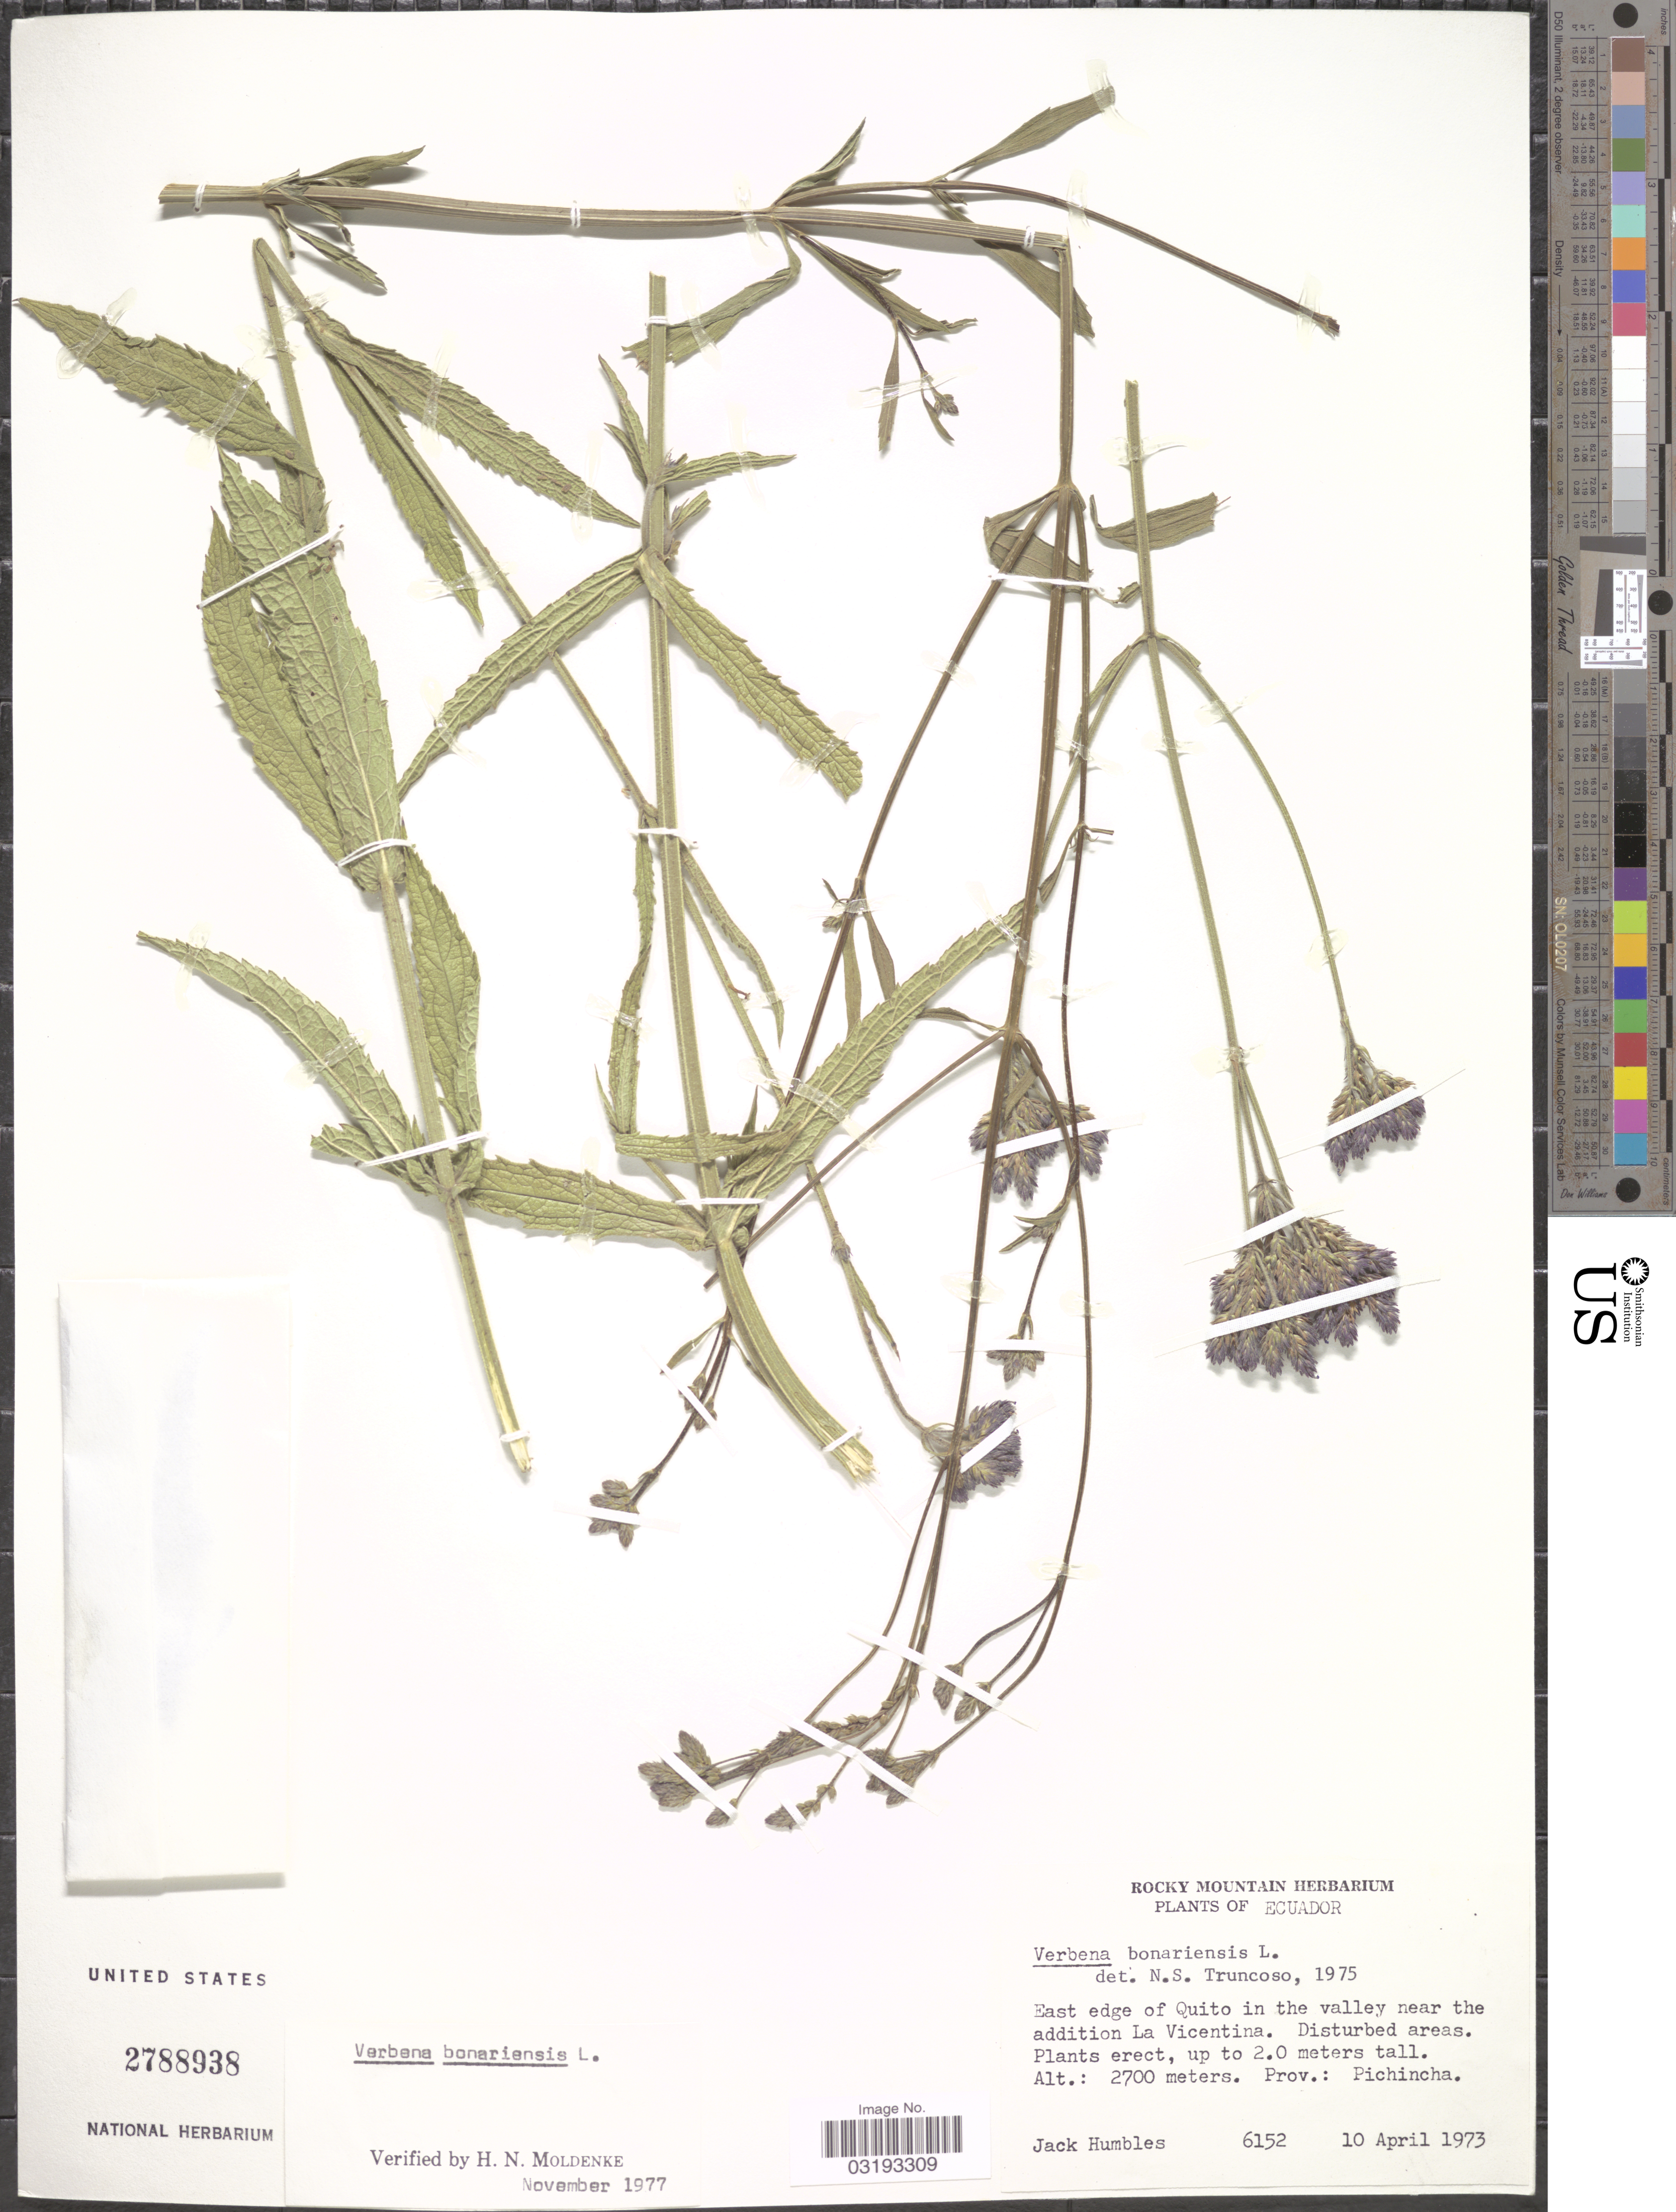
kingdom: Plantae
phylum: Tracheophyta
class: Magnoliopsida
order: Lamiales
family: Verbenaceae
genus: Verbena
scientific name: Verbena bonariensis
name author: L.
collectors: J. Humbles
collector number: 6152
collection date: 1973-04-10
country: Ecuador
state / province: Pichincha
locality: East edge of Quito in the valley near the addition La Vicentina.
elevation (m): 2700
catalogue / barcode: US 2788938